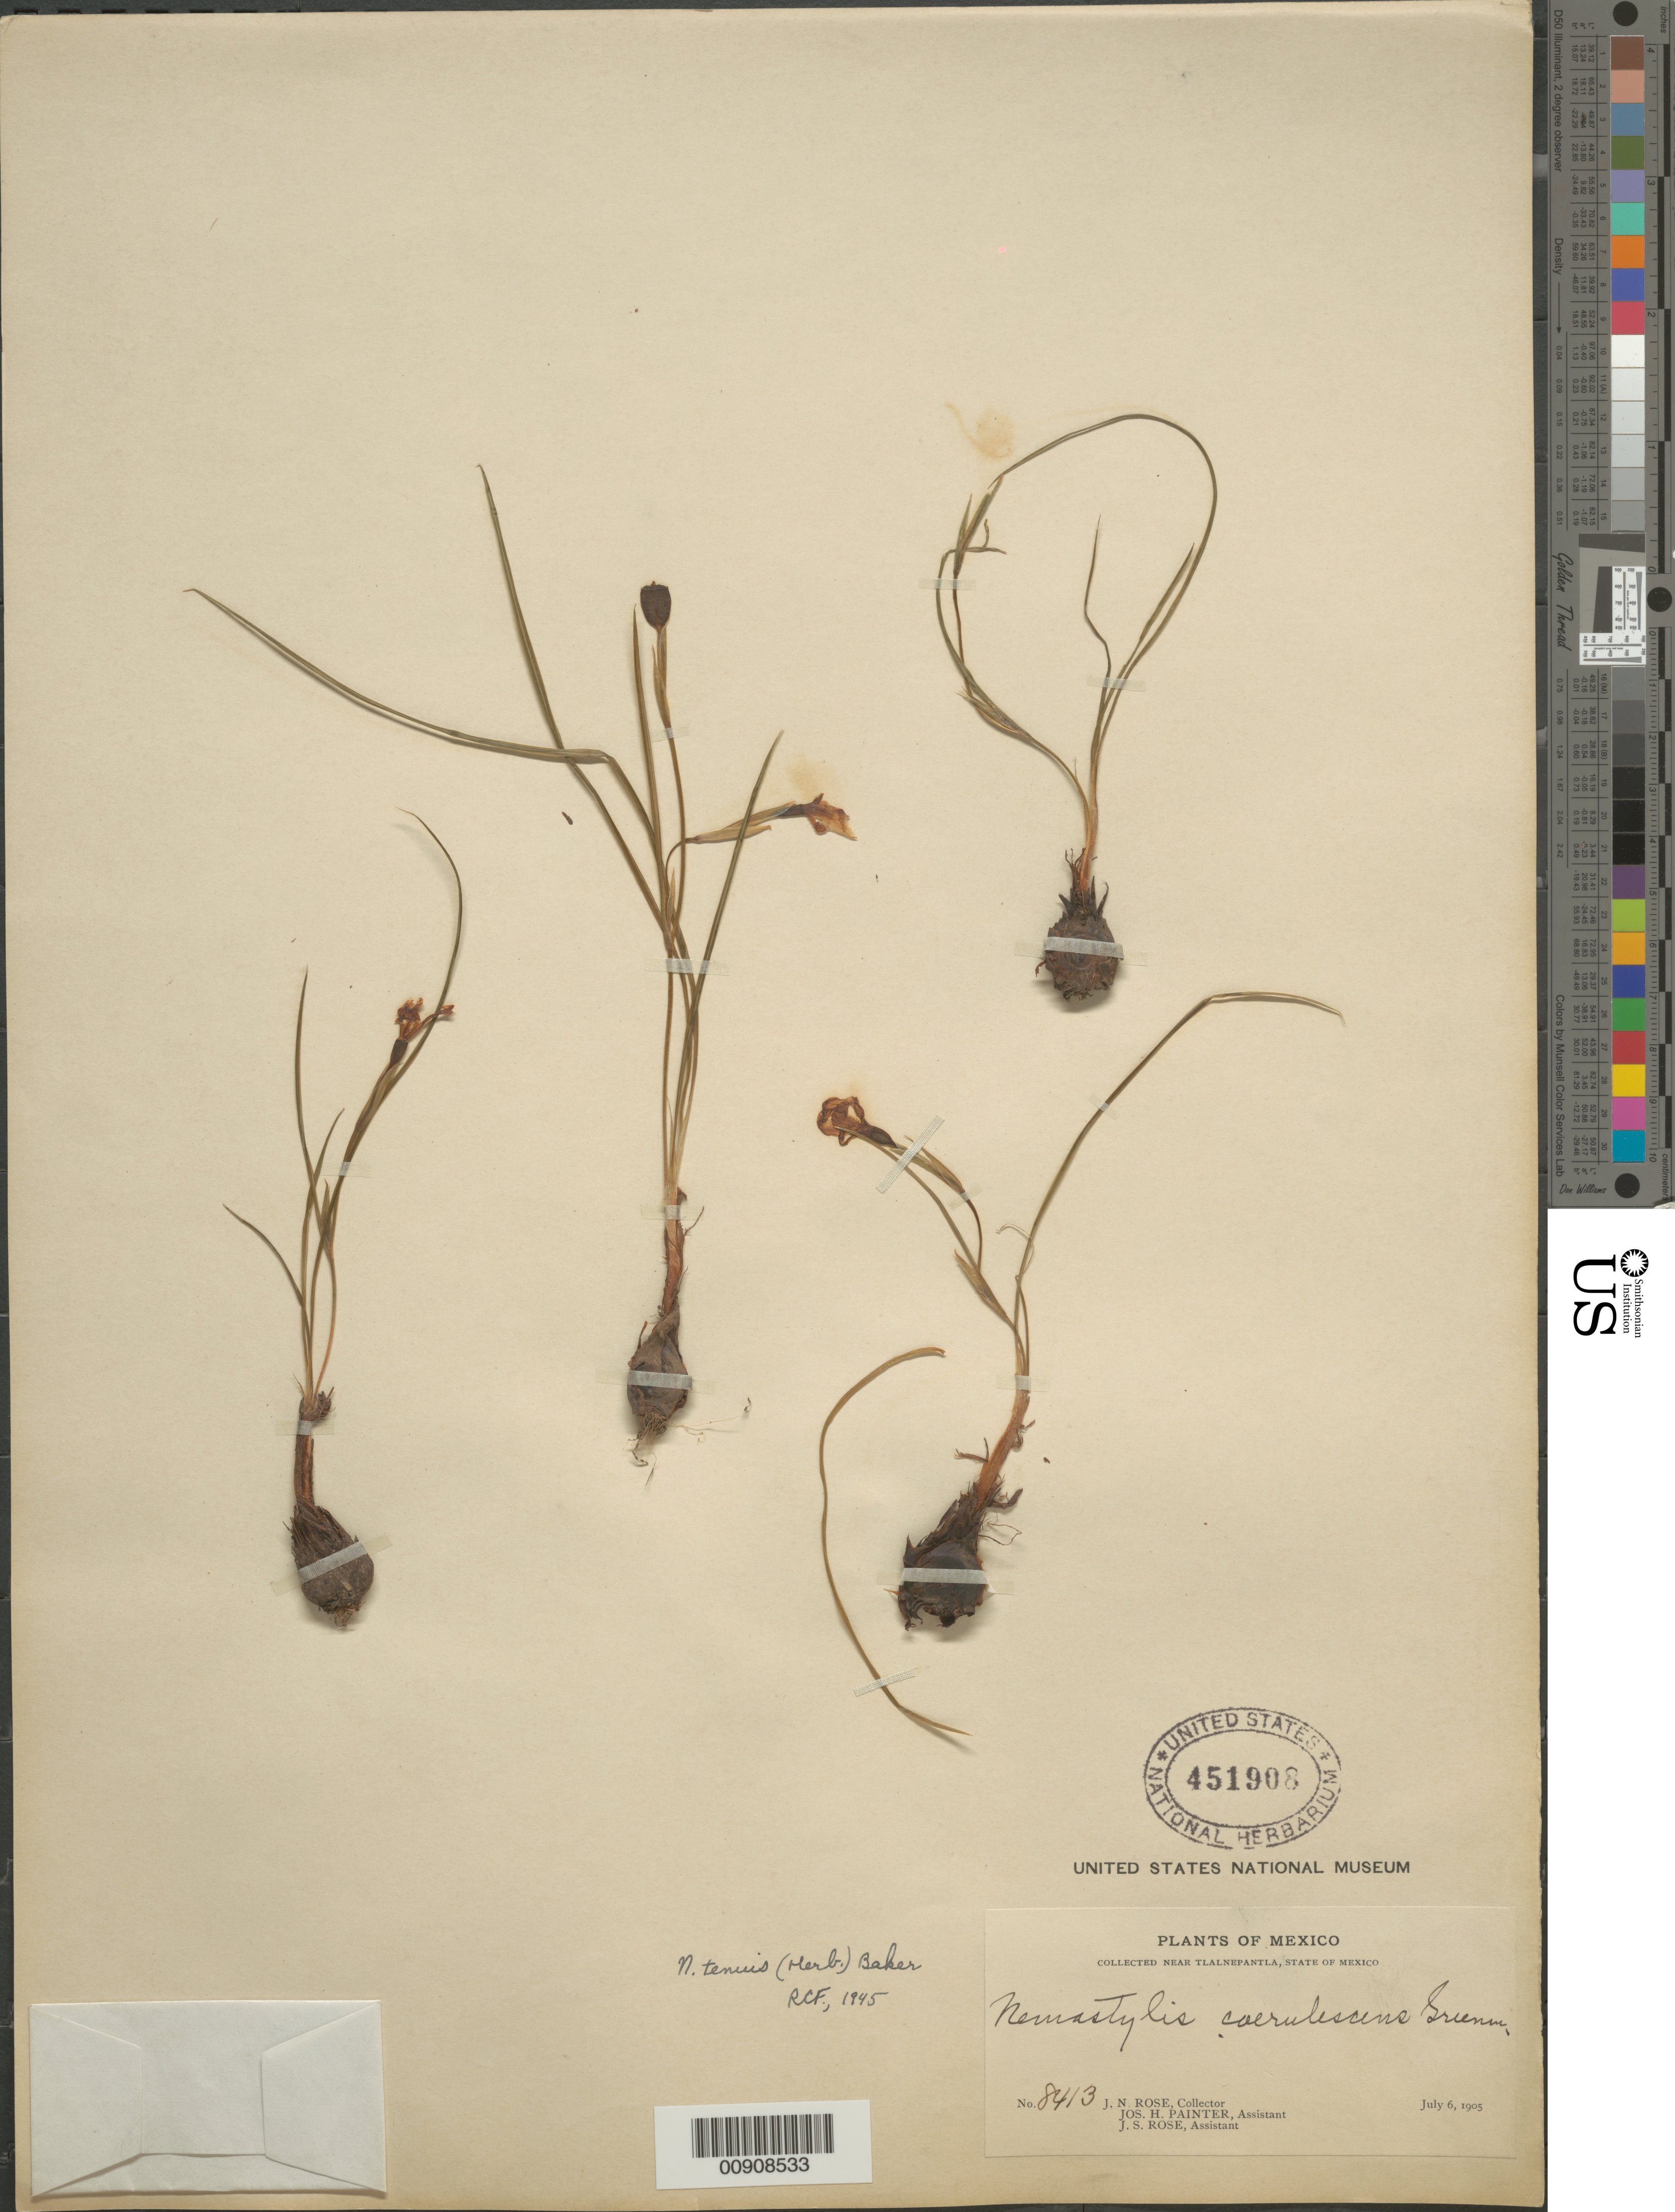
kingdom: Plantae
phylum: Tracheophyta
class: Liliopsida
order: Asparagales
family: Iridaceae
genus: Nemastylis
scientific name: Nemastylis tenuis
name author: (Herb.) S. Watson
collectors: J. N. Rose, J. H. Painter & J. S. Rose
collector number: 8413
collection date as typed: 06 Jul 1905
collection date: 1905-07-06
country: Mexico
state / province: México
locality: Near Tlalnepantla, State of México.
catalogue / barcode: US 451908